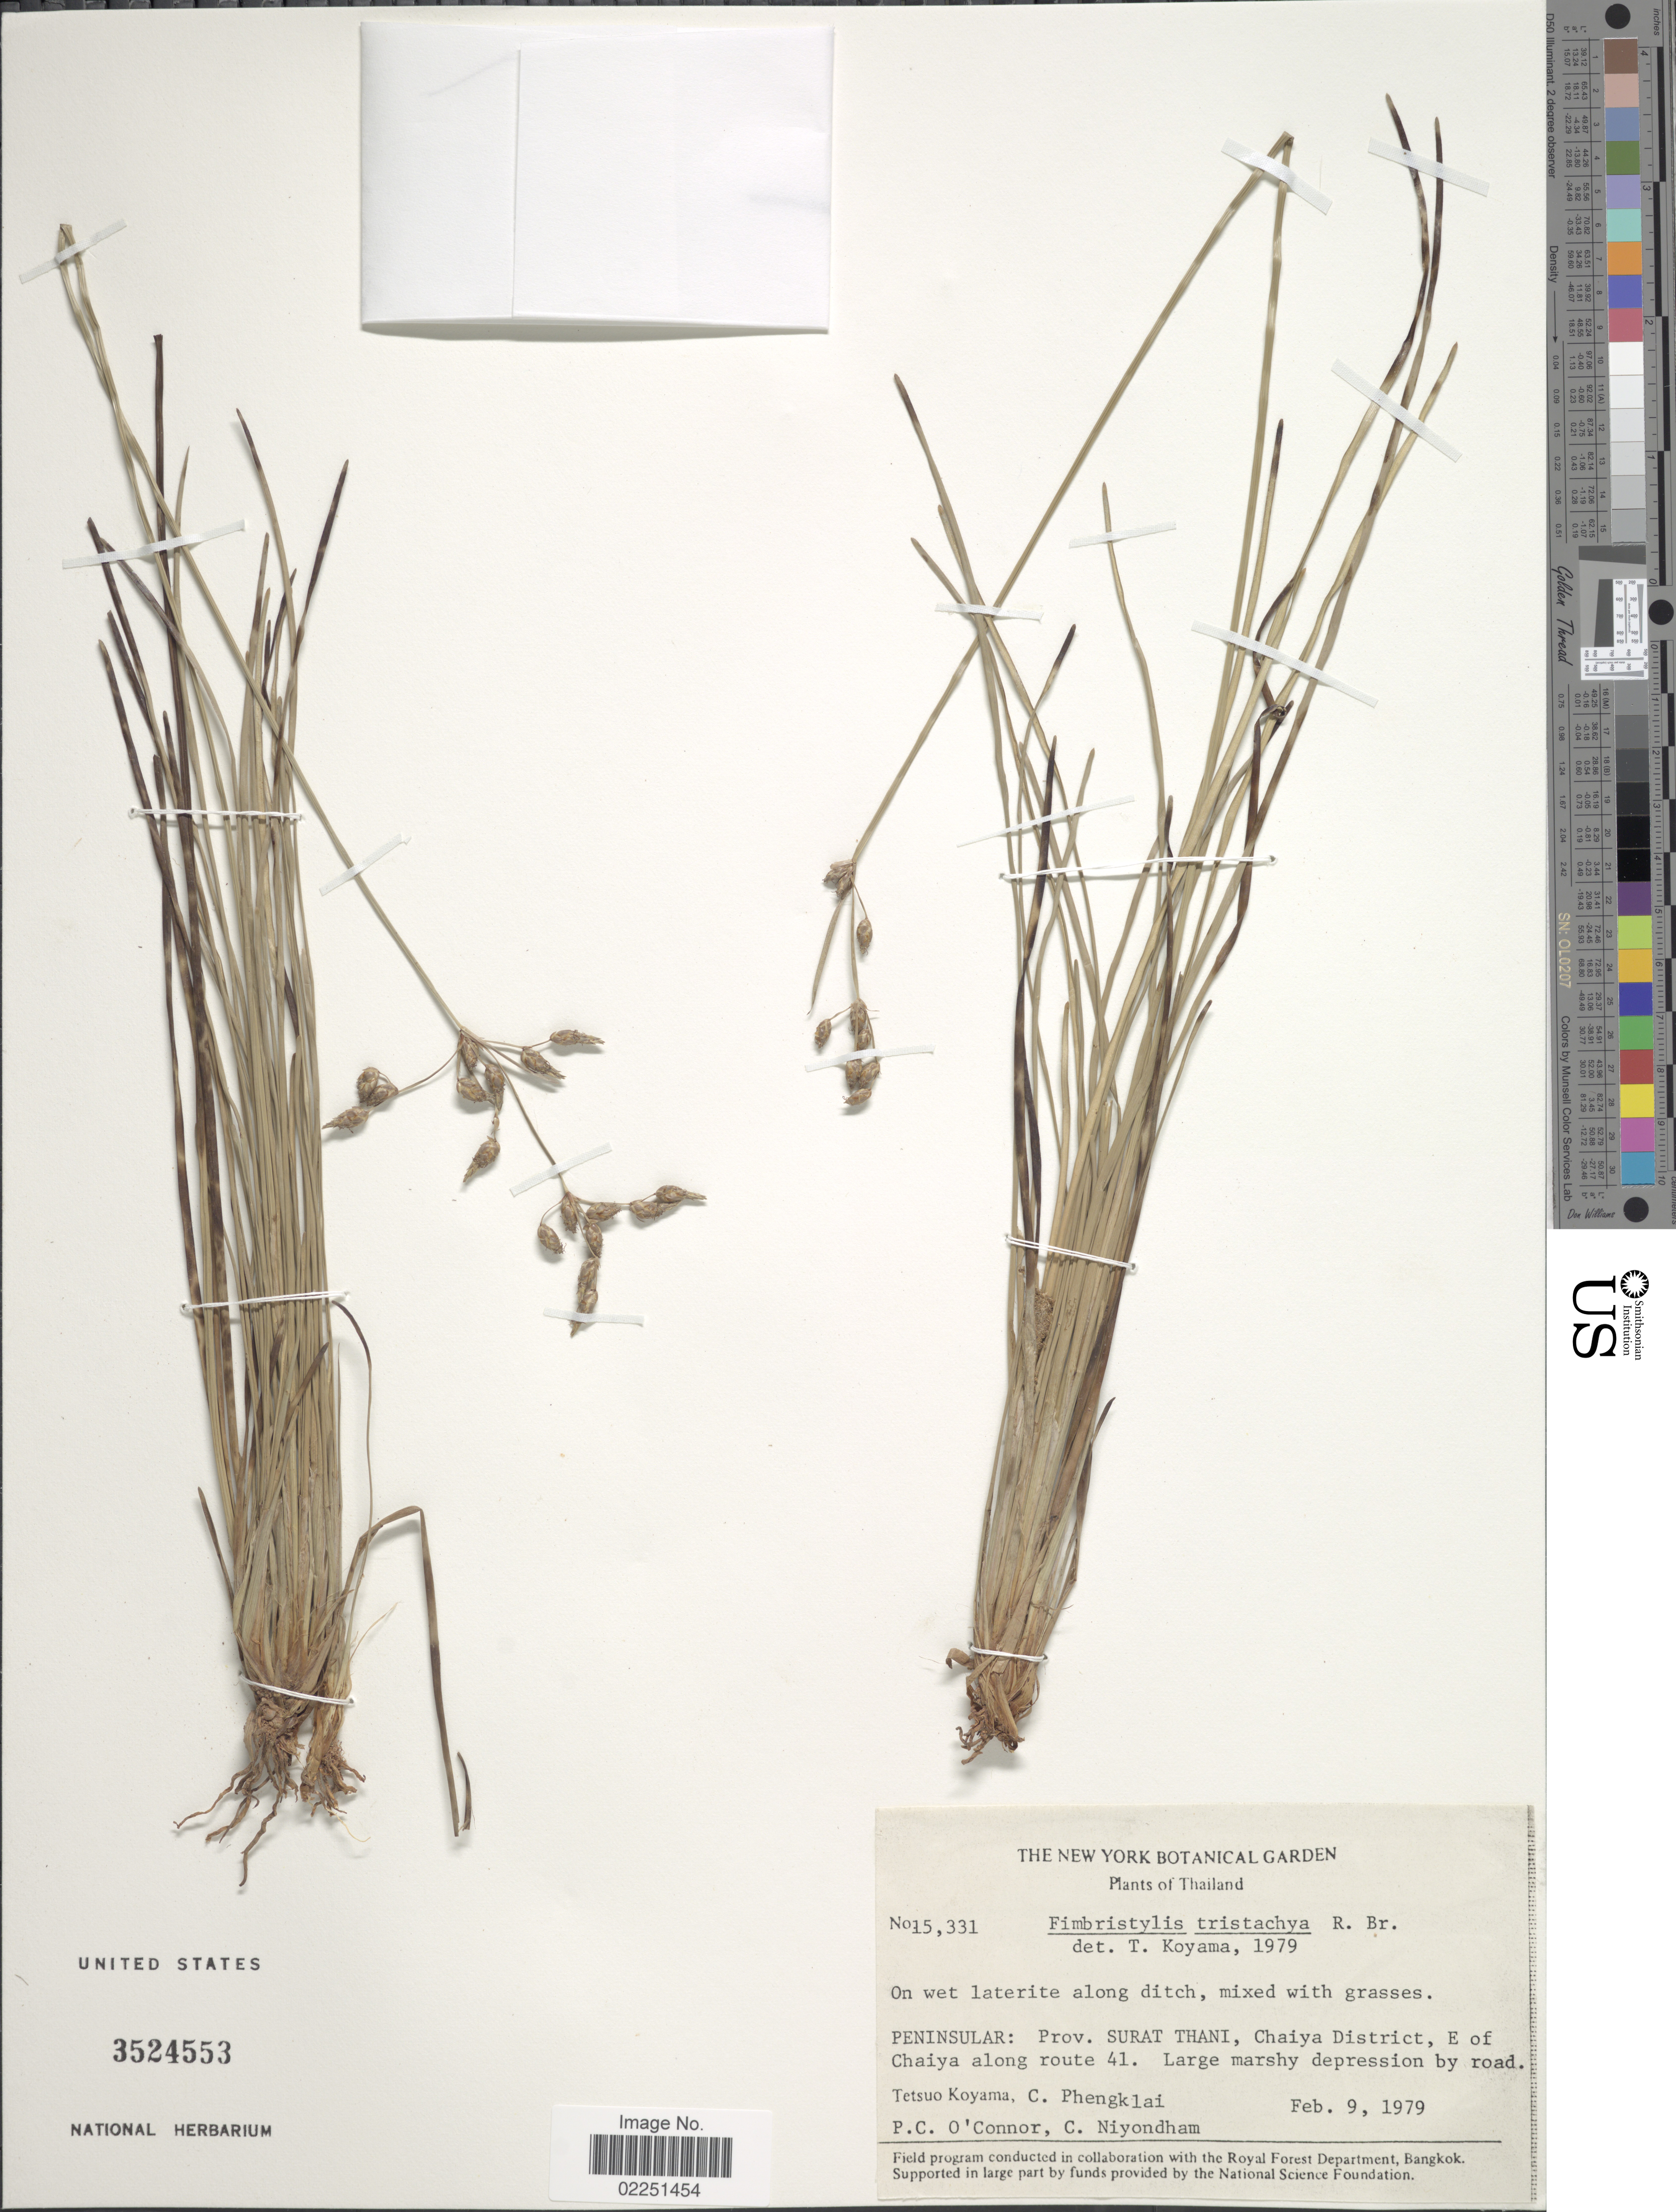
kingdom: Plantae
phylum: Tracheophyta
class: Liliopsida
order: Poales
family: Cyperaceae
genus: Fimbristylis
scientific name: Fimbristylis tristachya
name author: R. Br.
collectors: T. Koyama, C. Phengklai, P. O'Connor & C. Niyondham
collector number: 15331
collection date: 1979-02-09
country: Thailand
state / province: Surat Thani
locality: Peninsular: Prov. Surat Thani, Chaiya District, E of Chaiya along route 41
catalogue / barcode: US 3524553